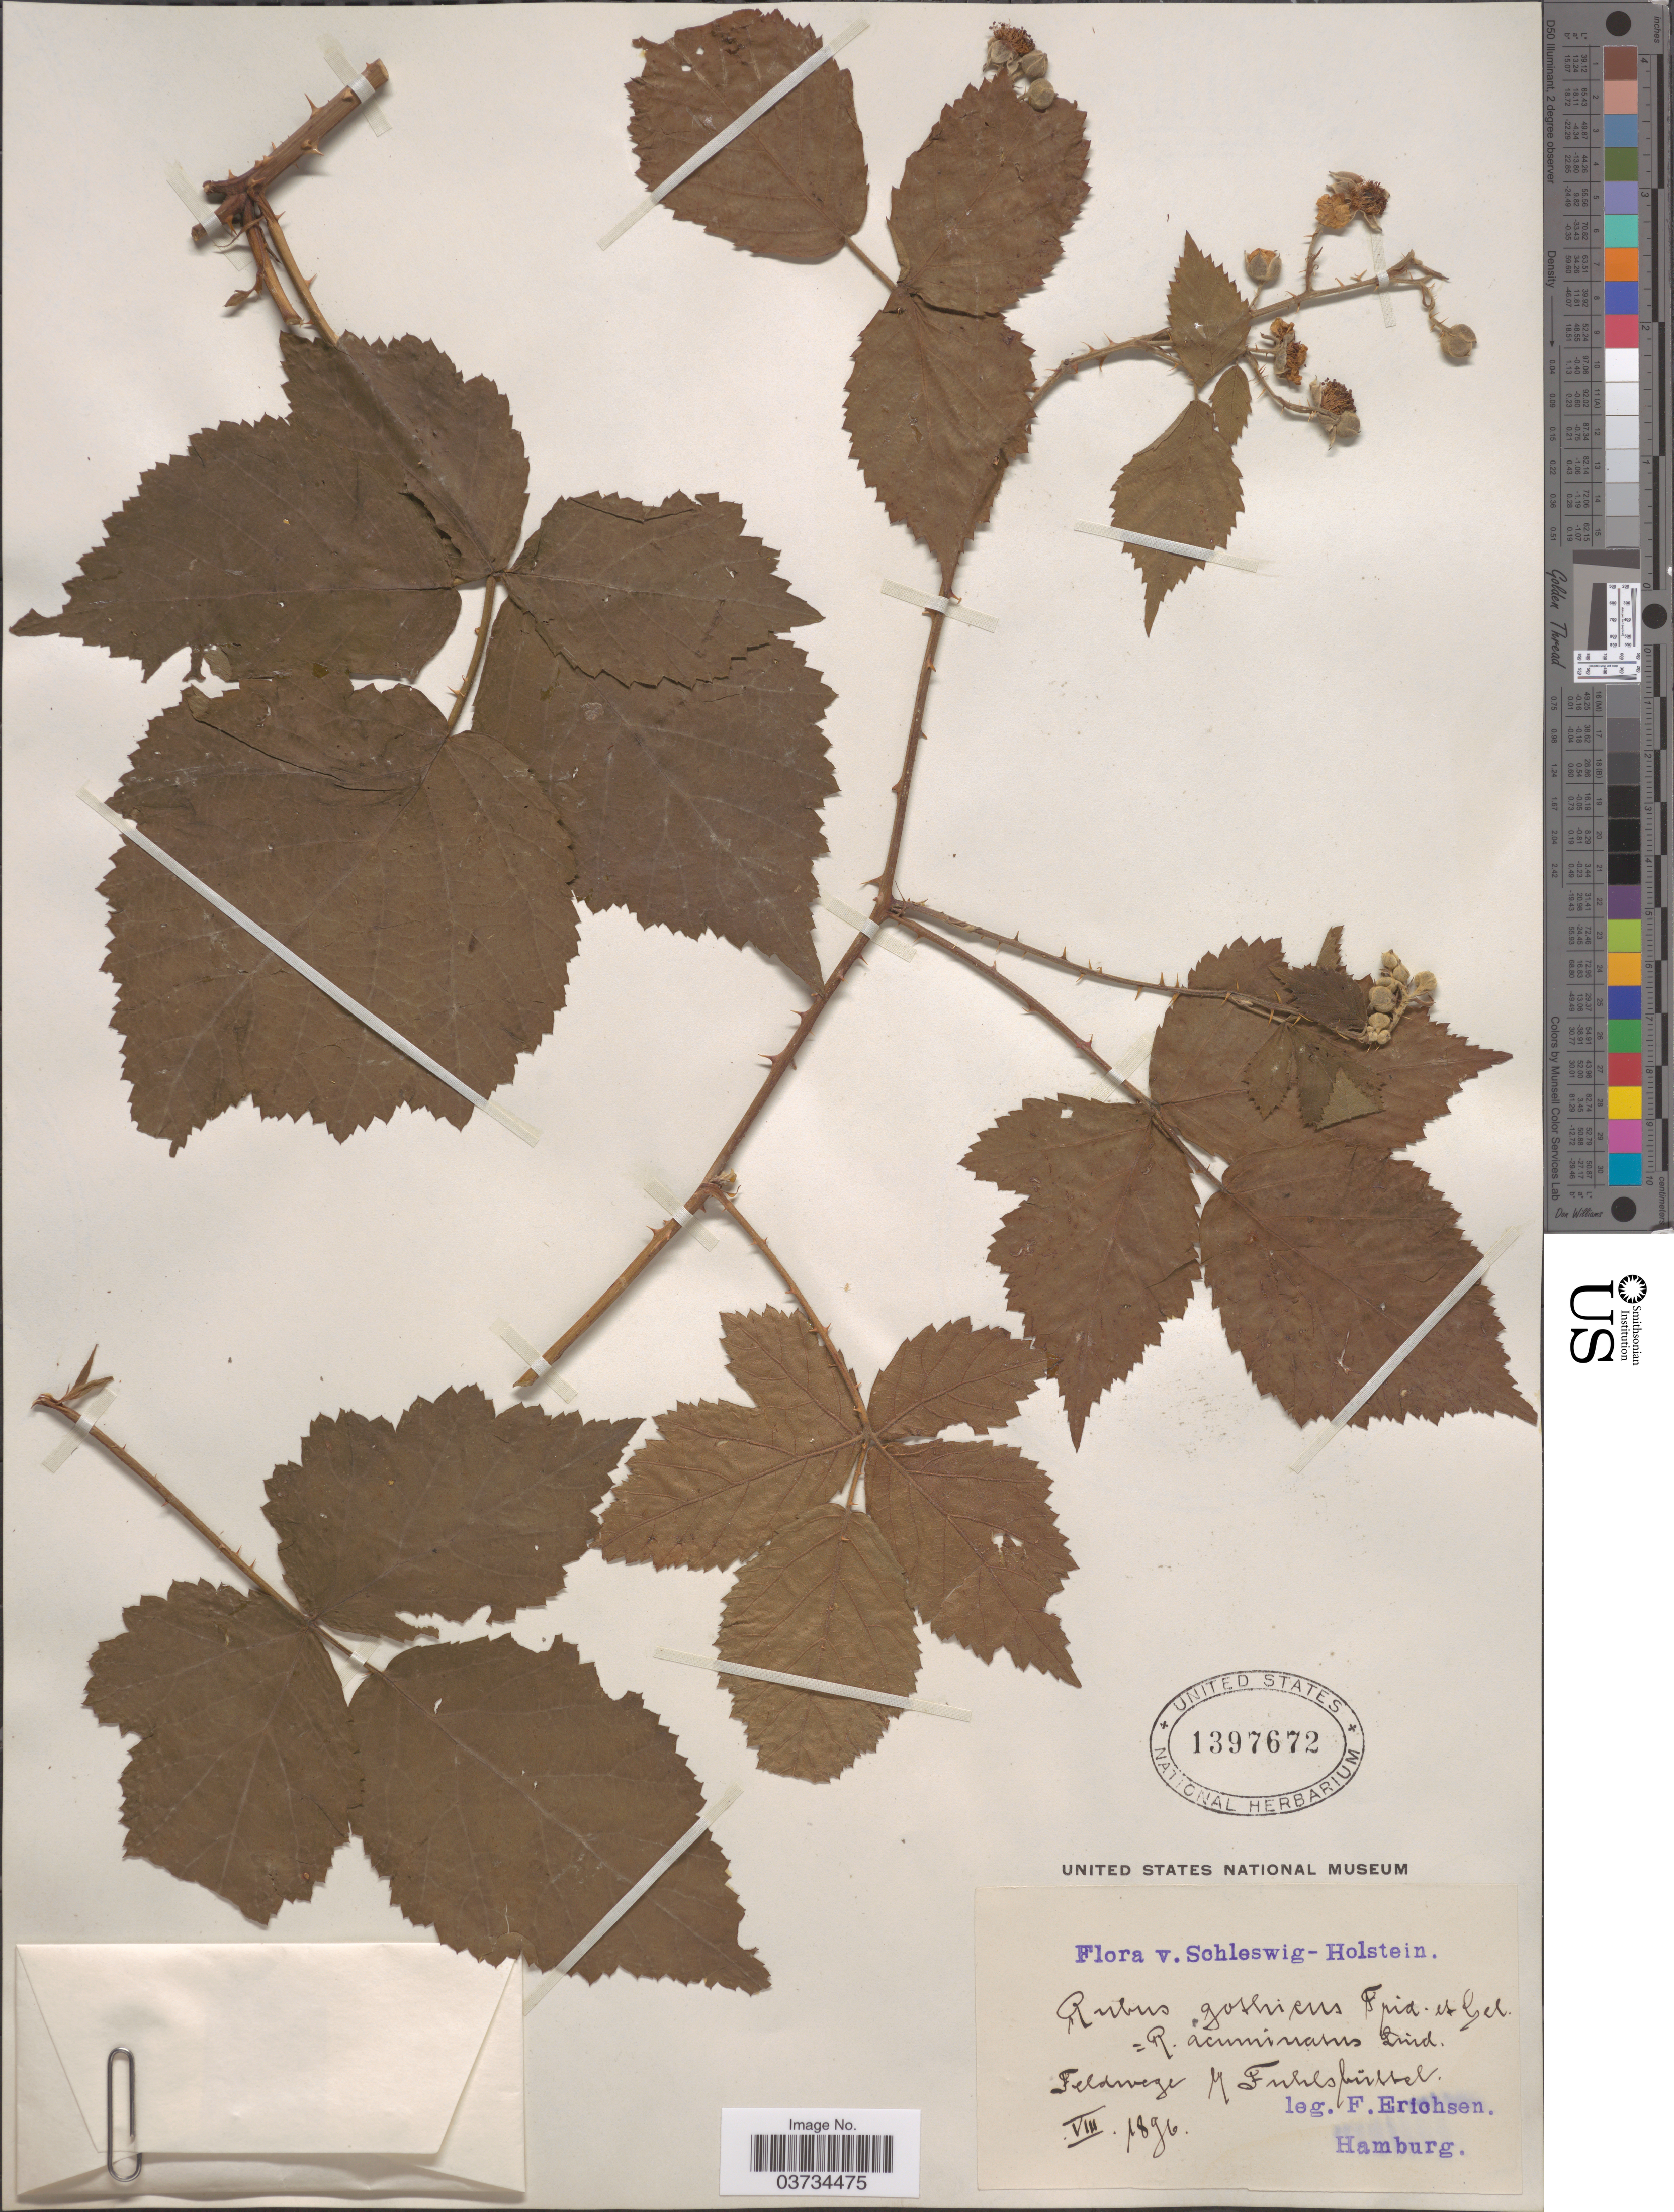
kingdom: Plantae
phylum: Tracheophyta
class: Magnoliopsida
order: Rosales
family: Rosaceae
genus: Rubus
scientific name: Rubus gothicus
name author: Frid. & Gelert ex E.H.L. Krause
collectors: F. Erichsen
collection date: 1896-08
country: Germany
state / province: Schleswig-Holstein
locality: Feldwege [illegible text] Fuhlsbüttel.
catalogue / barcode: US 1397672